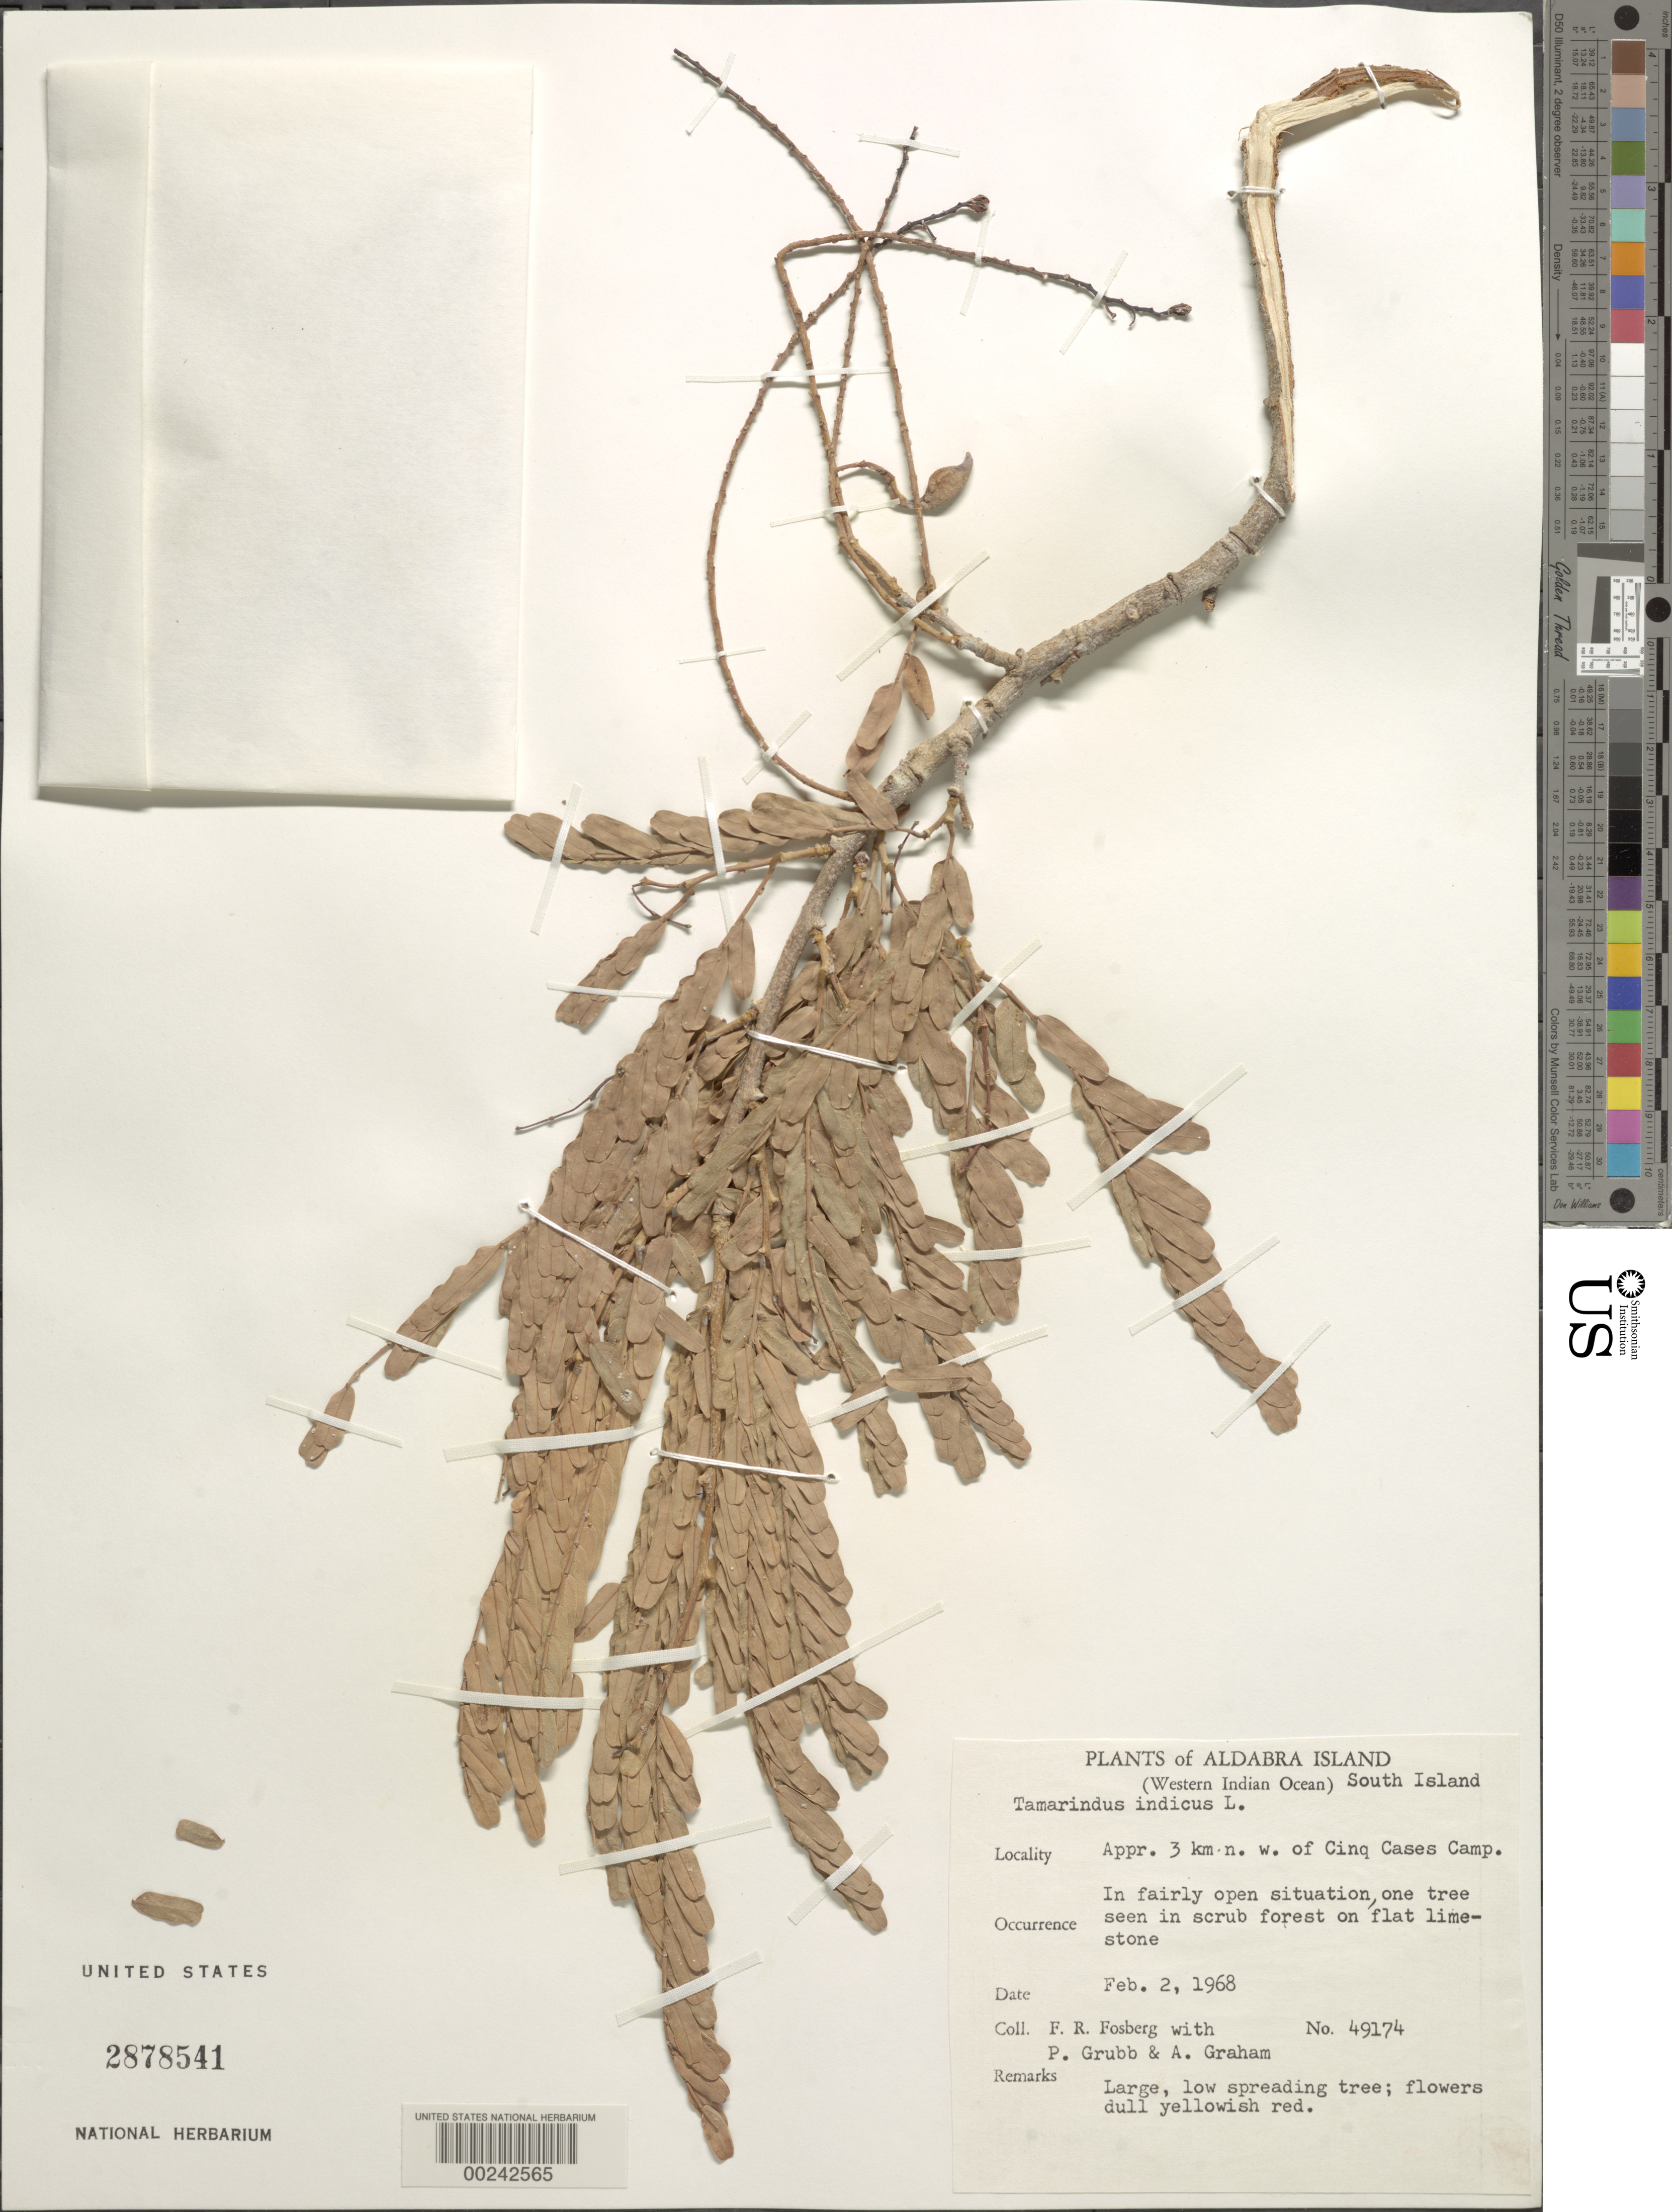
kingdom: Plantae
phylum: Tracheophyta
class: Magnoliopsida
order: Fabales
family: Fabaceae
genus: Tamarindus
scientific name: Tamarindus indica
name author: L.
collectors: F. R. Fosberg, P. J. Grubb & A. Graham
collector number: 49174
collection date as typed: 02 Feb 1968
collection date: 1968-02-02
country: Seychelles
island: Aldabra Atoll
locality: Ca 3 km NW of Ching Cases Camp, South Islet. [South Island part of Aldabra Island (Atoll)?]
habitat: Fairly open situation, one tree seen in scrub forest on flat limestone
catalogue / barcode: US 2878541